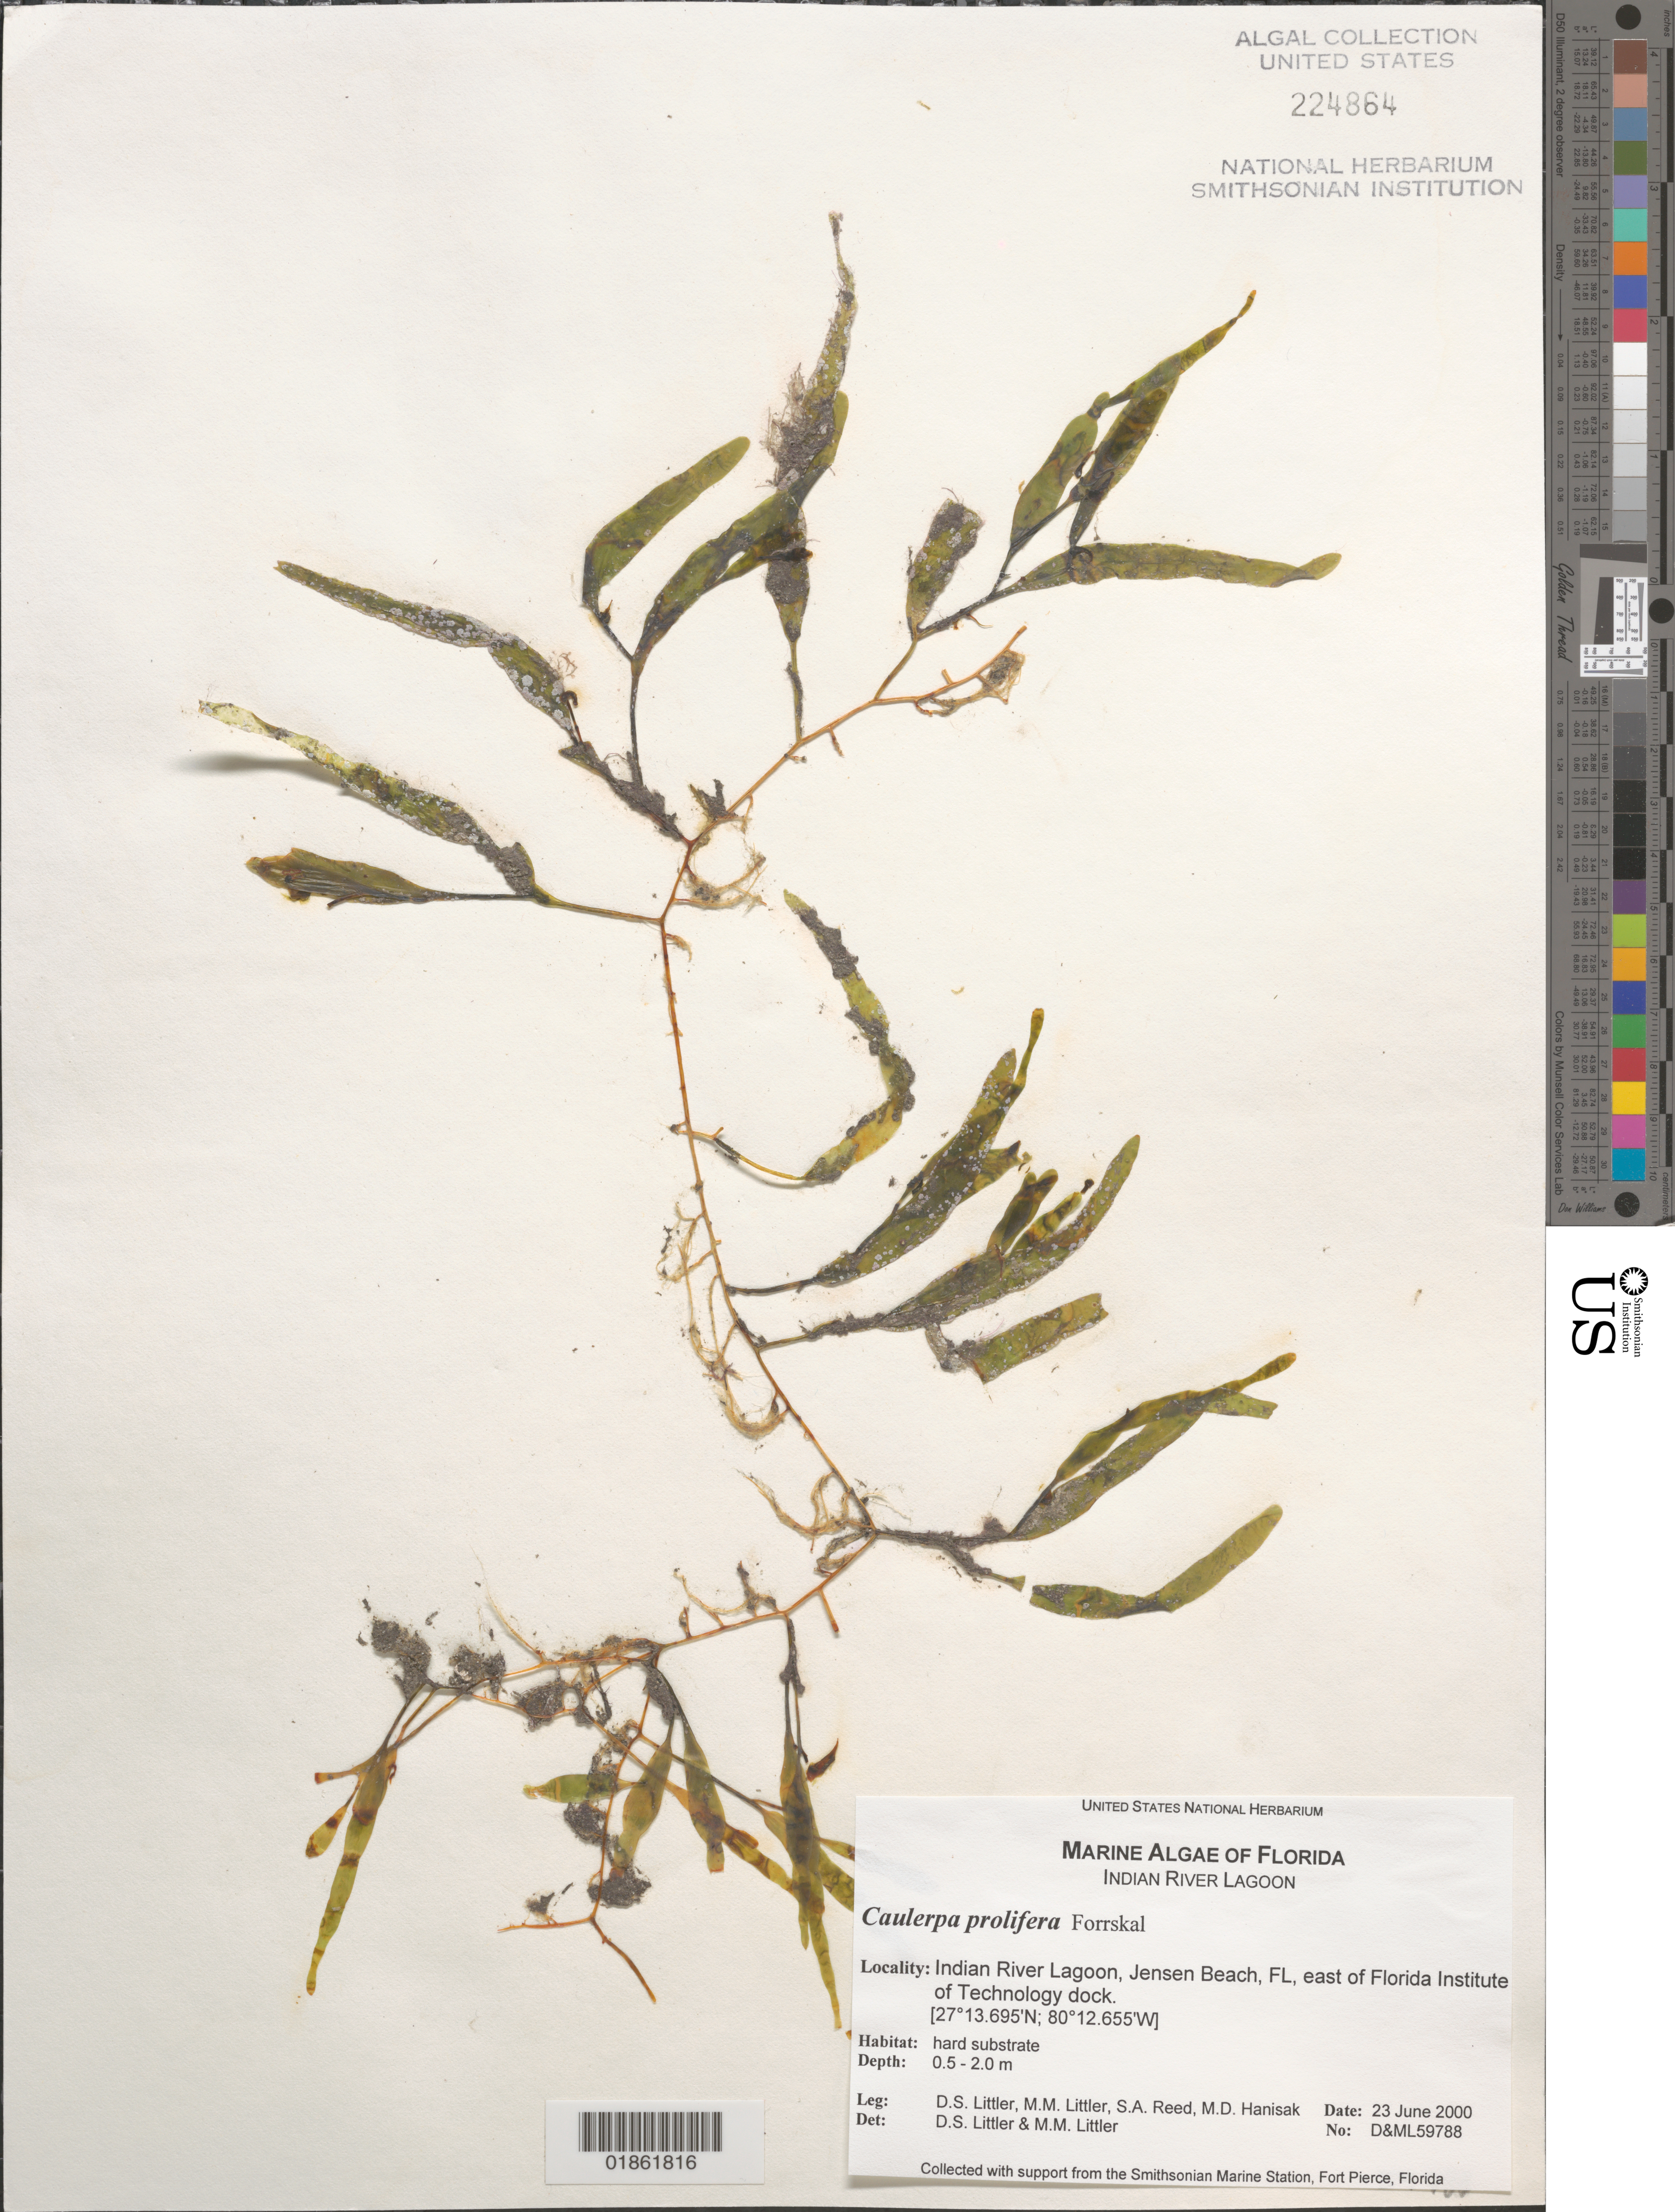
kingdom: Plantae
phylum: Chlorophyta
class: Ulvophyceae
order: Bryopsidales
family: Caulerpaceae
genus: Caulerpa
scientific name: Caulerpa prolifera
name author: (Forssk.) J.V.Lamouroux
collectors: D. S. Littler & M. M. Littler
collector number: D&ML 59788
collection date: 2000-06-23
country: United States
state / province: Florida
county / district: Saint Lucie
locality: Jensen Beach. S of city. Florida Institute of Technology, dock remains. Indian River Lagoon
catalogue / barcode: US 224864